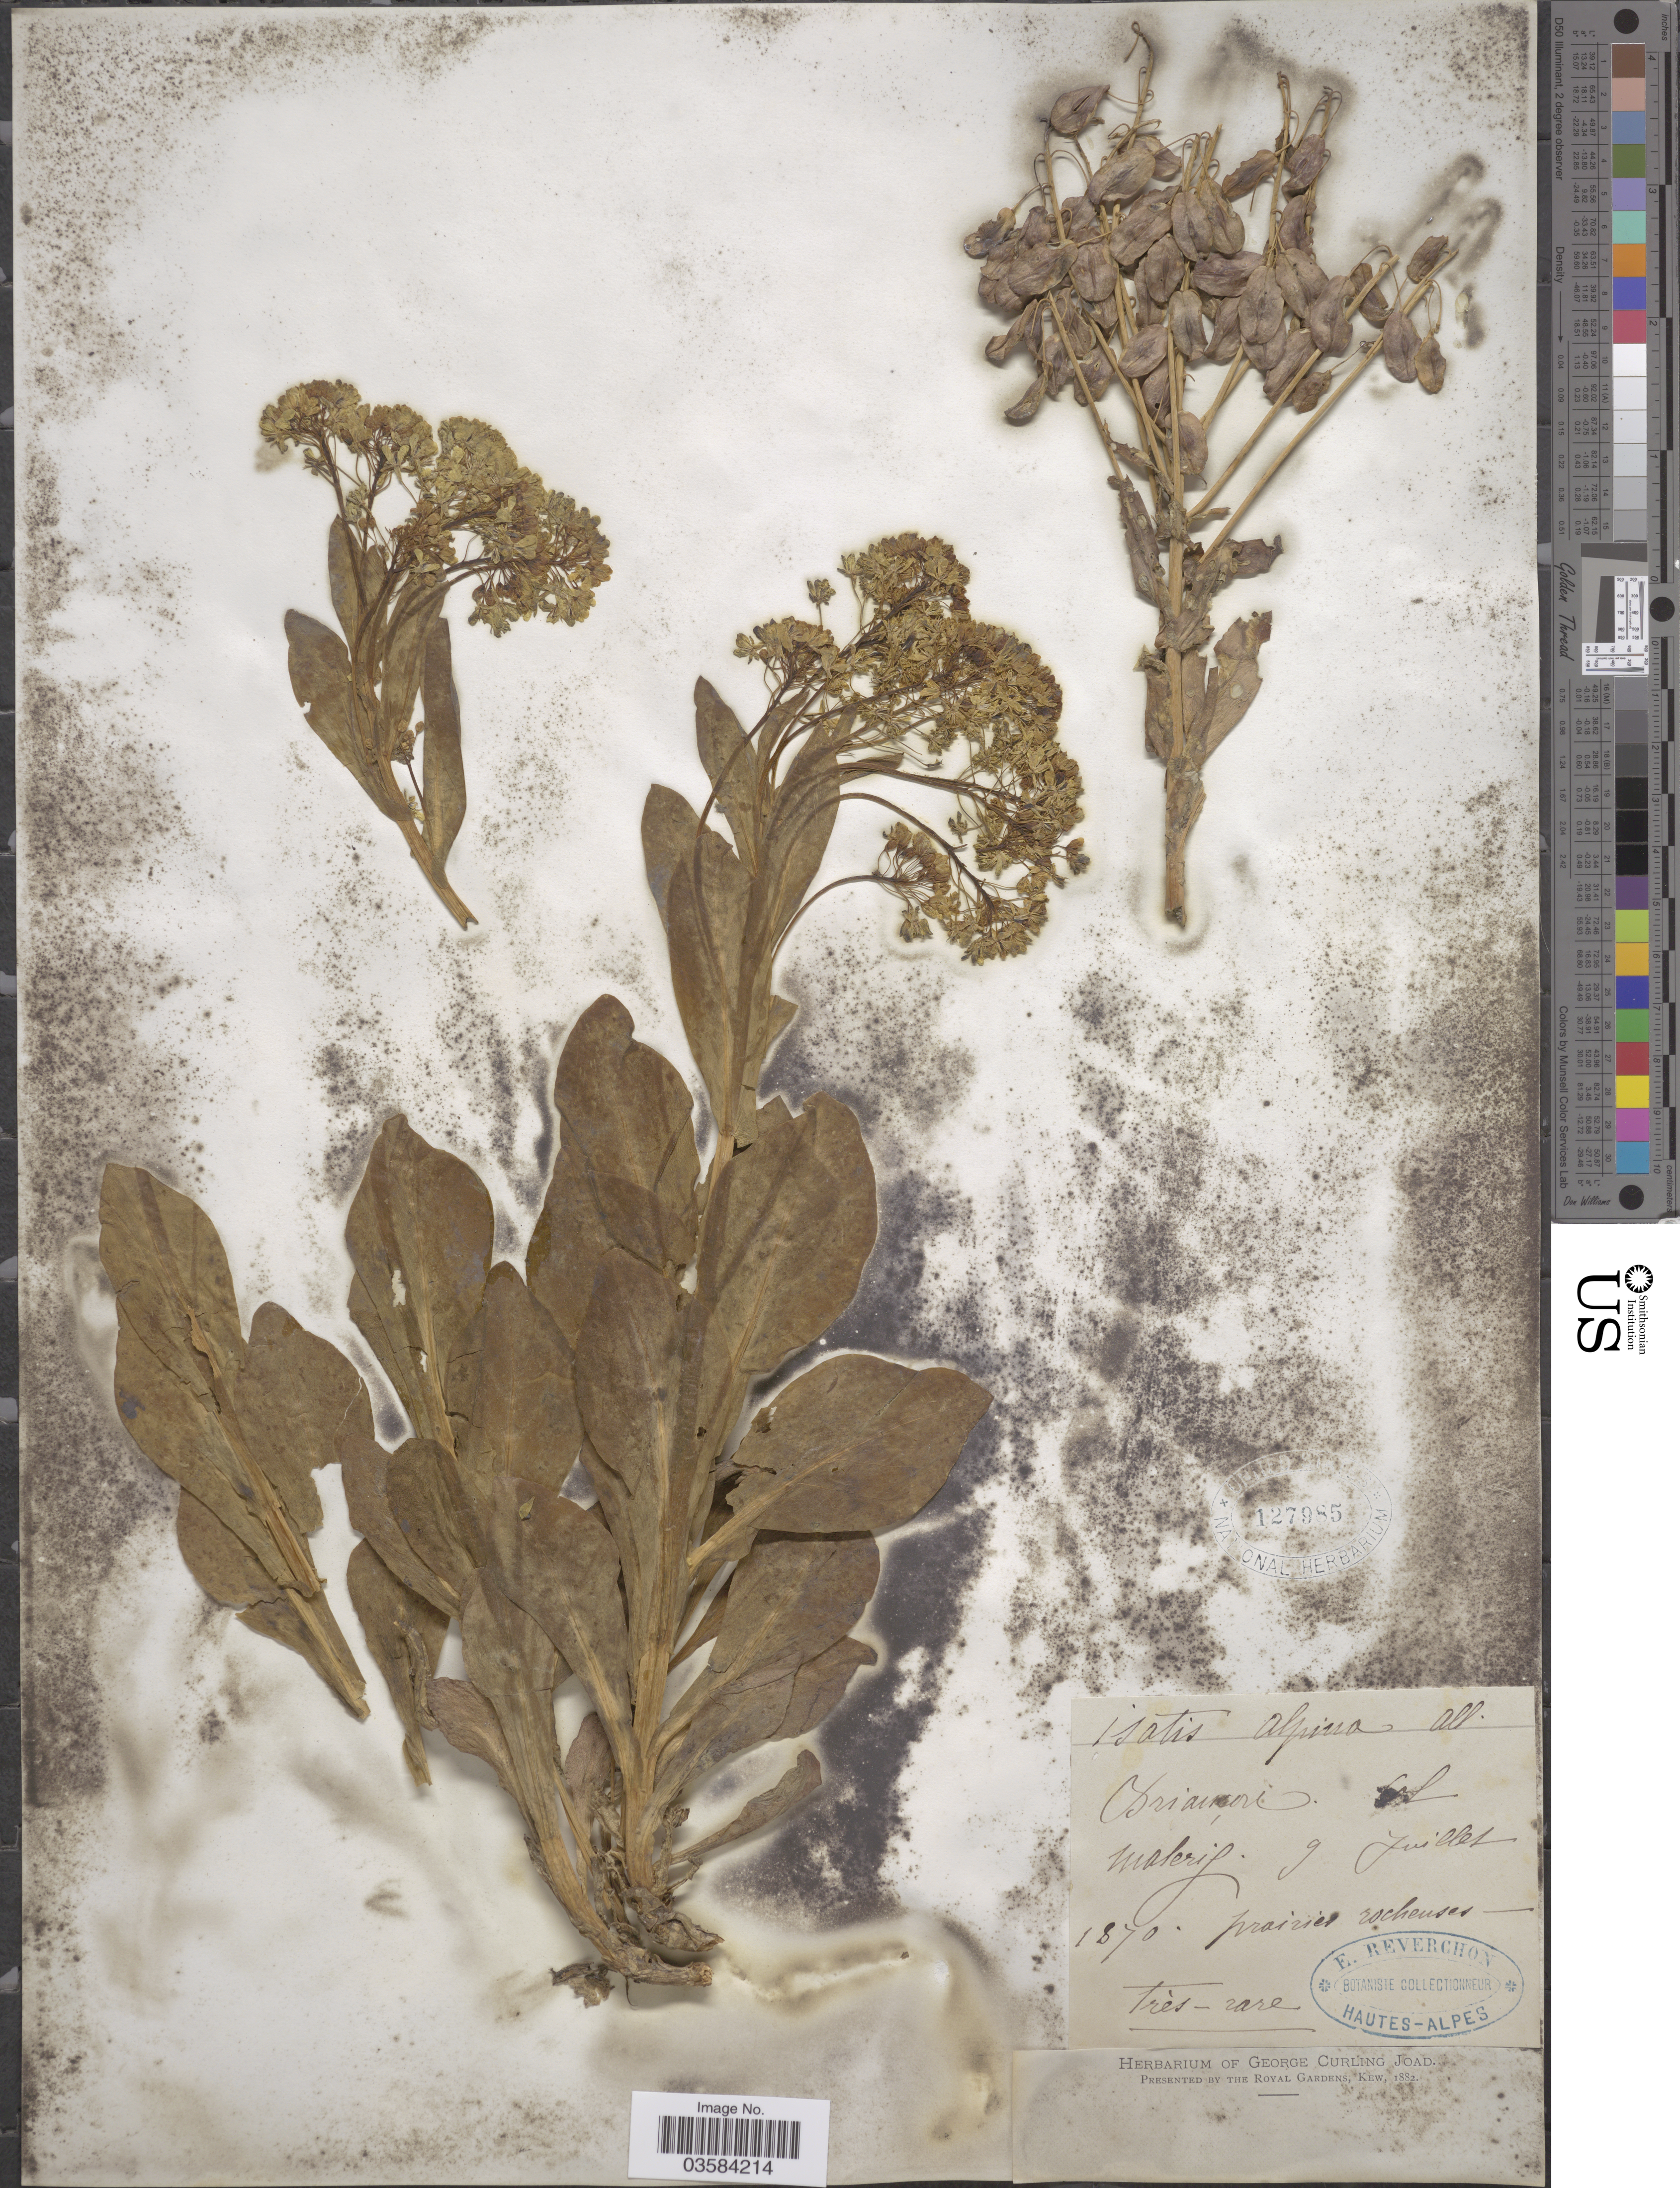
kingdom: Plantae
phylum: Tracheophyta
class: Magnoliopsida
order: Brassicales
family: Brassicaceae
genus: Isatis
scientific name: Isatis alpina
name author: All.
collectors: E. Reverchon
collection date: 1870-07-09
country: France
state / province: Provence-Alpes-Côte d'Azur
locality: Briançon, Malerif, prairies rocheuses.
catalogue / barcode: US 127985